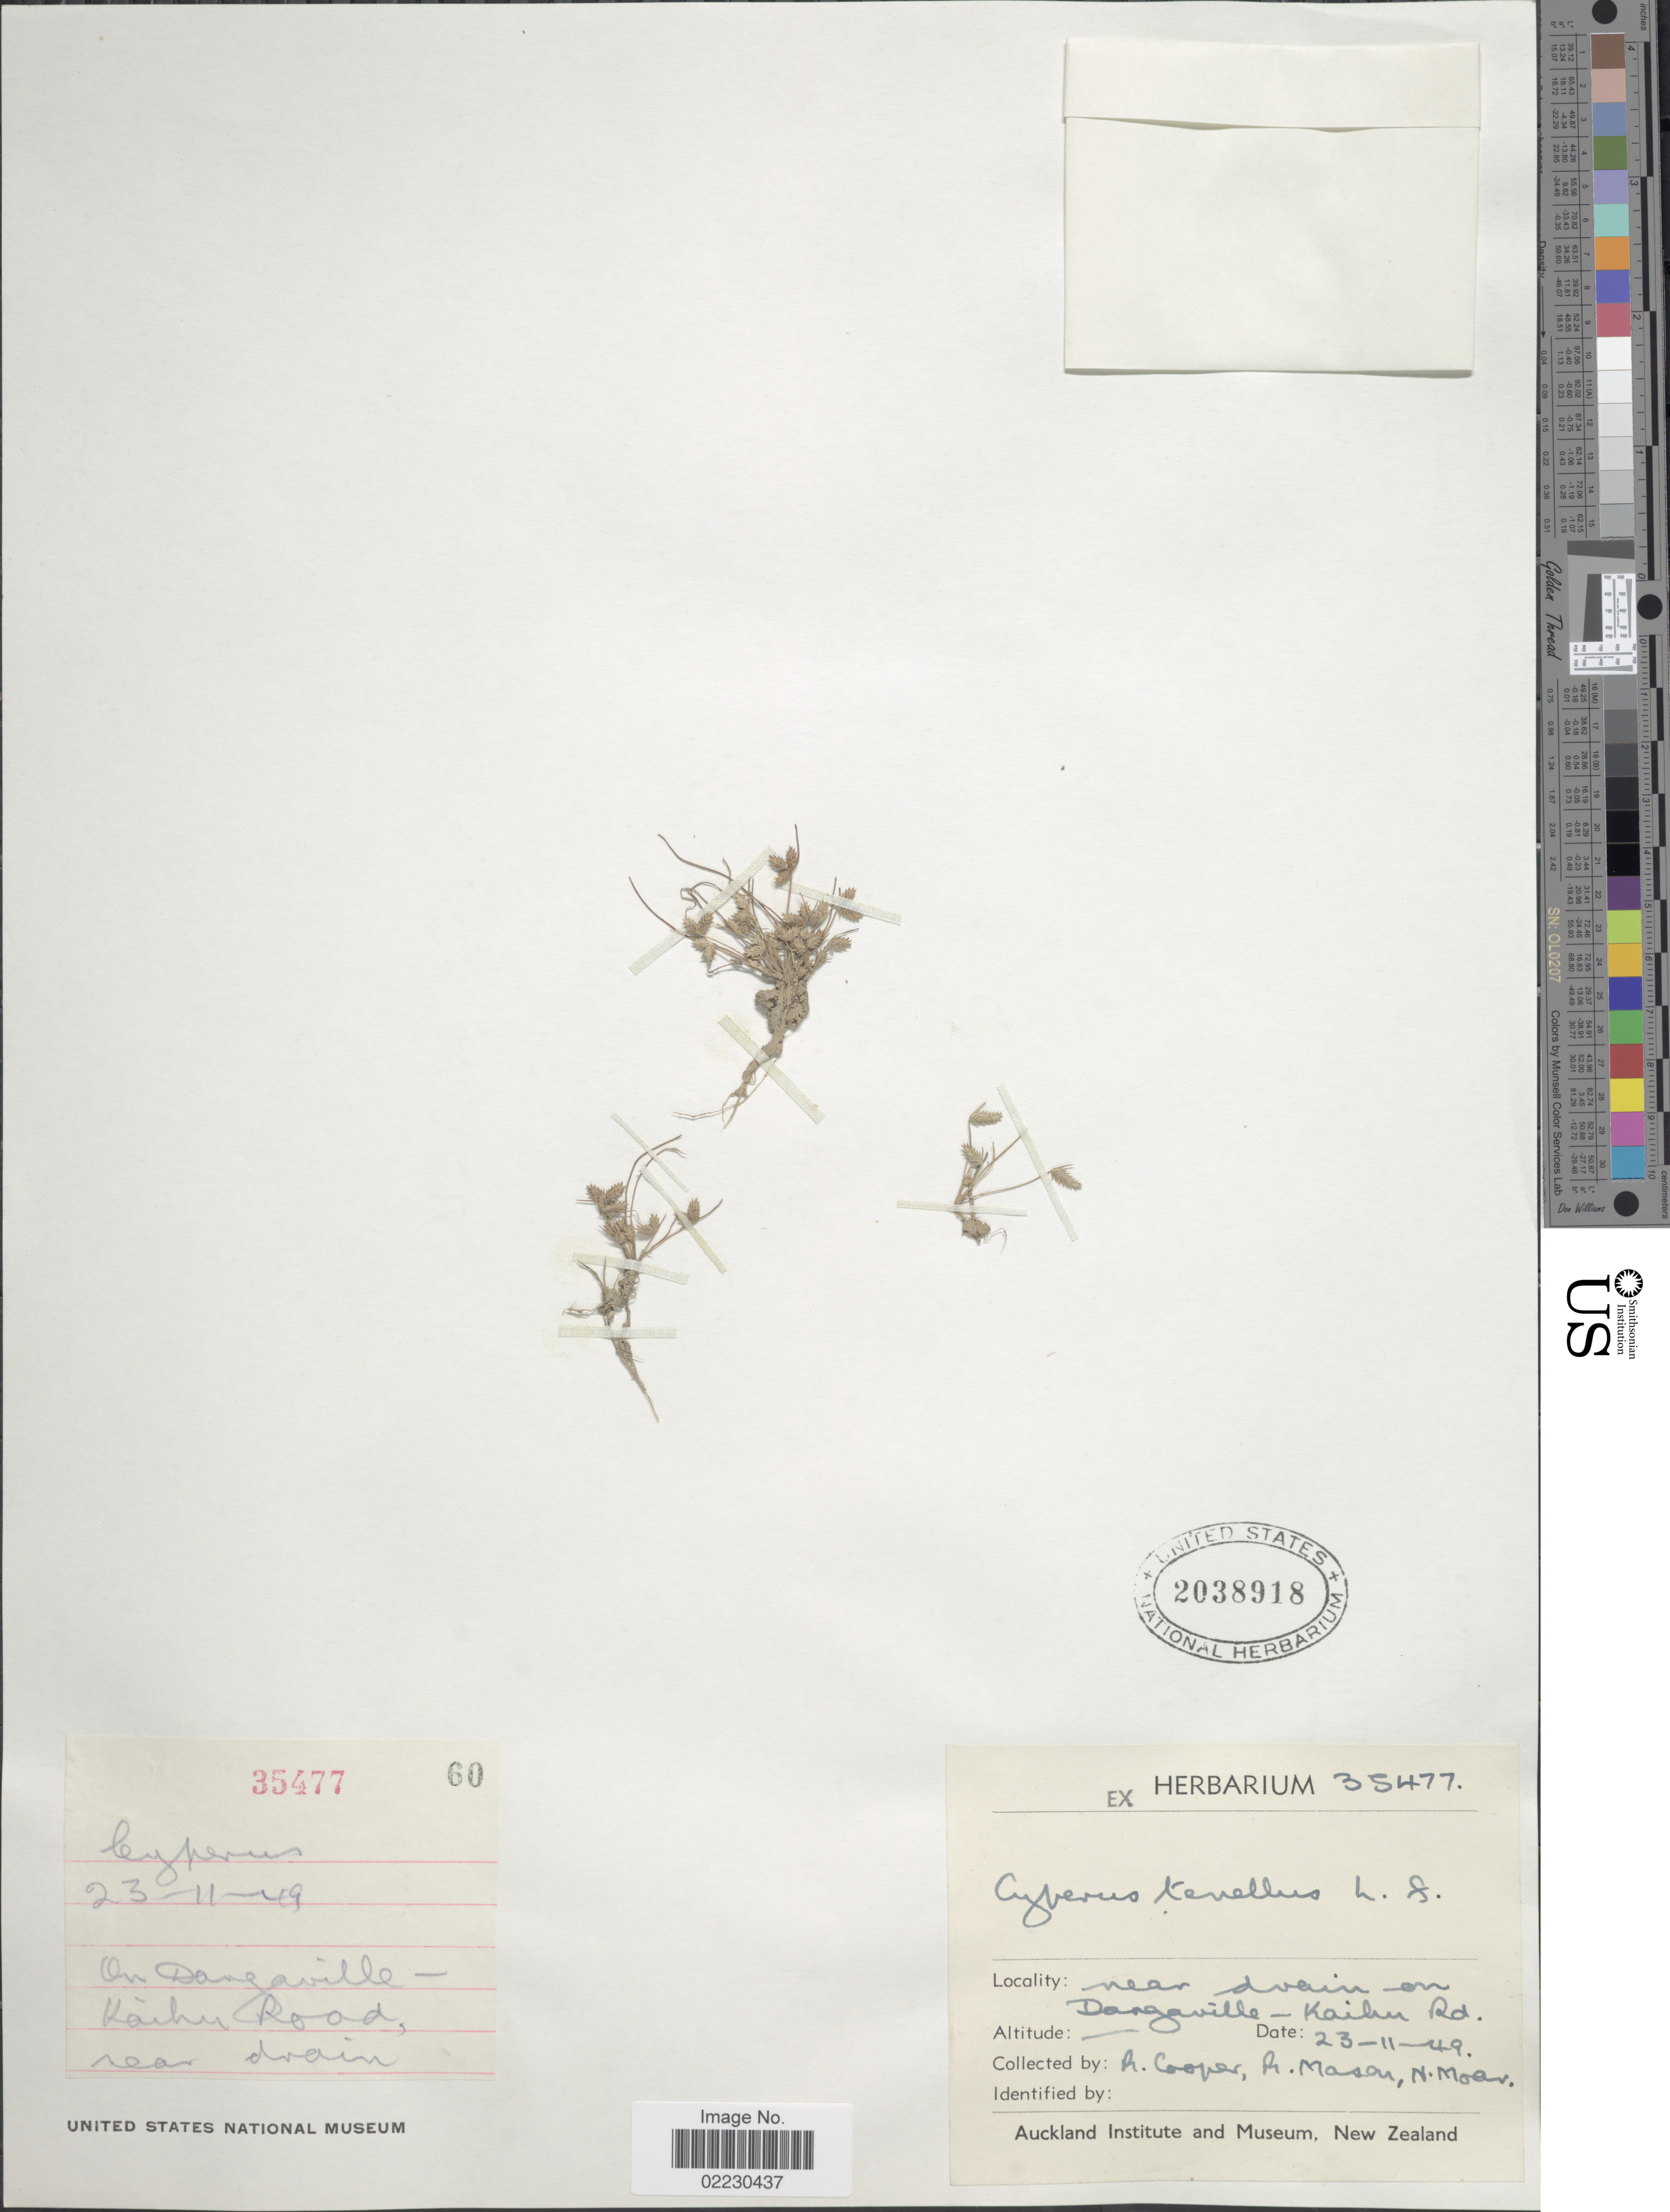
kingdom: Plantae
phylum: Tracheophyta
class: Liliopsida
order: Poales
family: Cyperaceae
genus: Isolepis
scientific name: Isolepis levynsiana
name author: Muasya & D.A. Simpson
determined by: Strong, Mark T., (BOT), Smithsonian Institution - National Museum of Natural History (UNITED STATES)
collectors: R. Cooper, R. Mason & N. Moar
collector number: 35477*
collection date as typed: Transcribed d/m/y: 23/11/49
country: New Zealand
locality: Near drain an Dargaville - Kaihu Rd.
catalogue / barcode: US 2038918